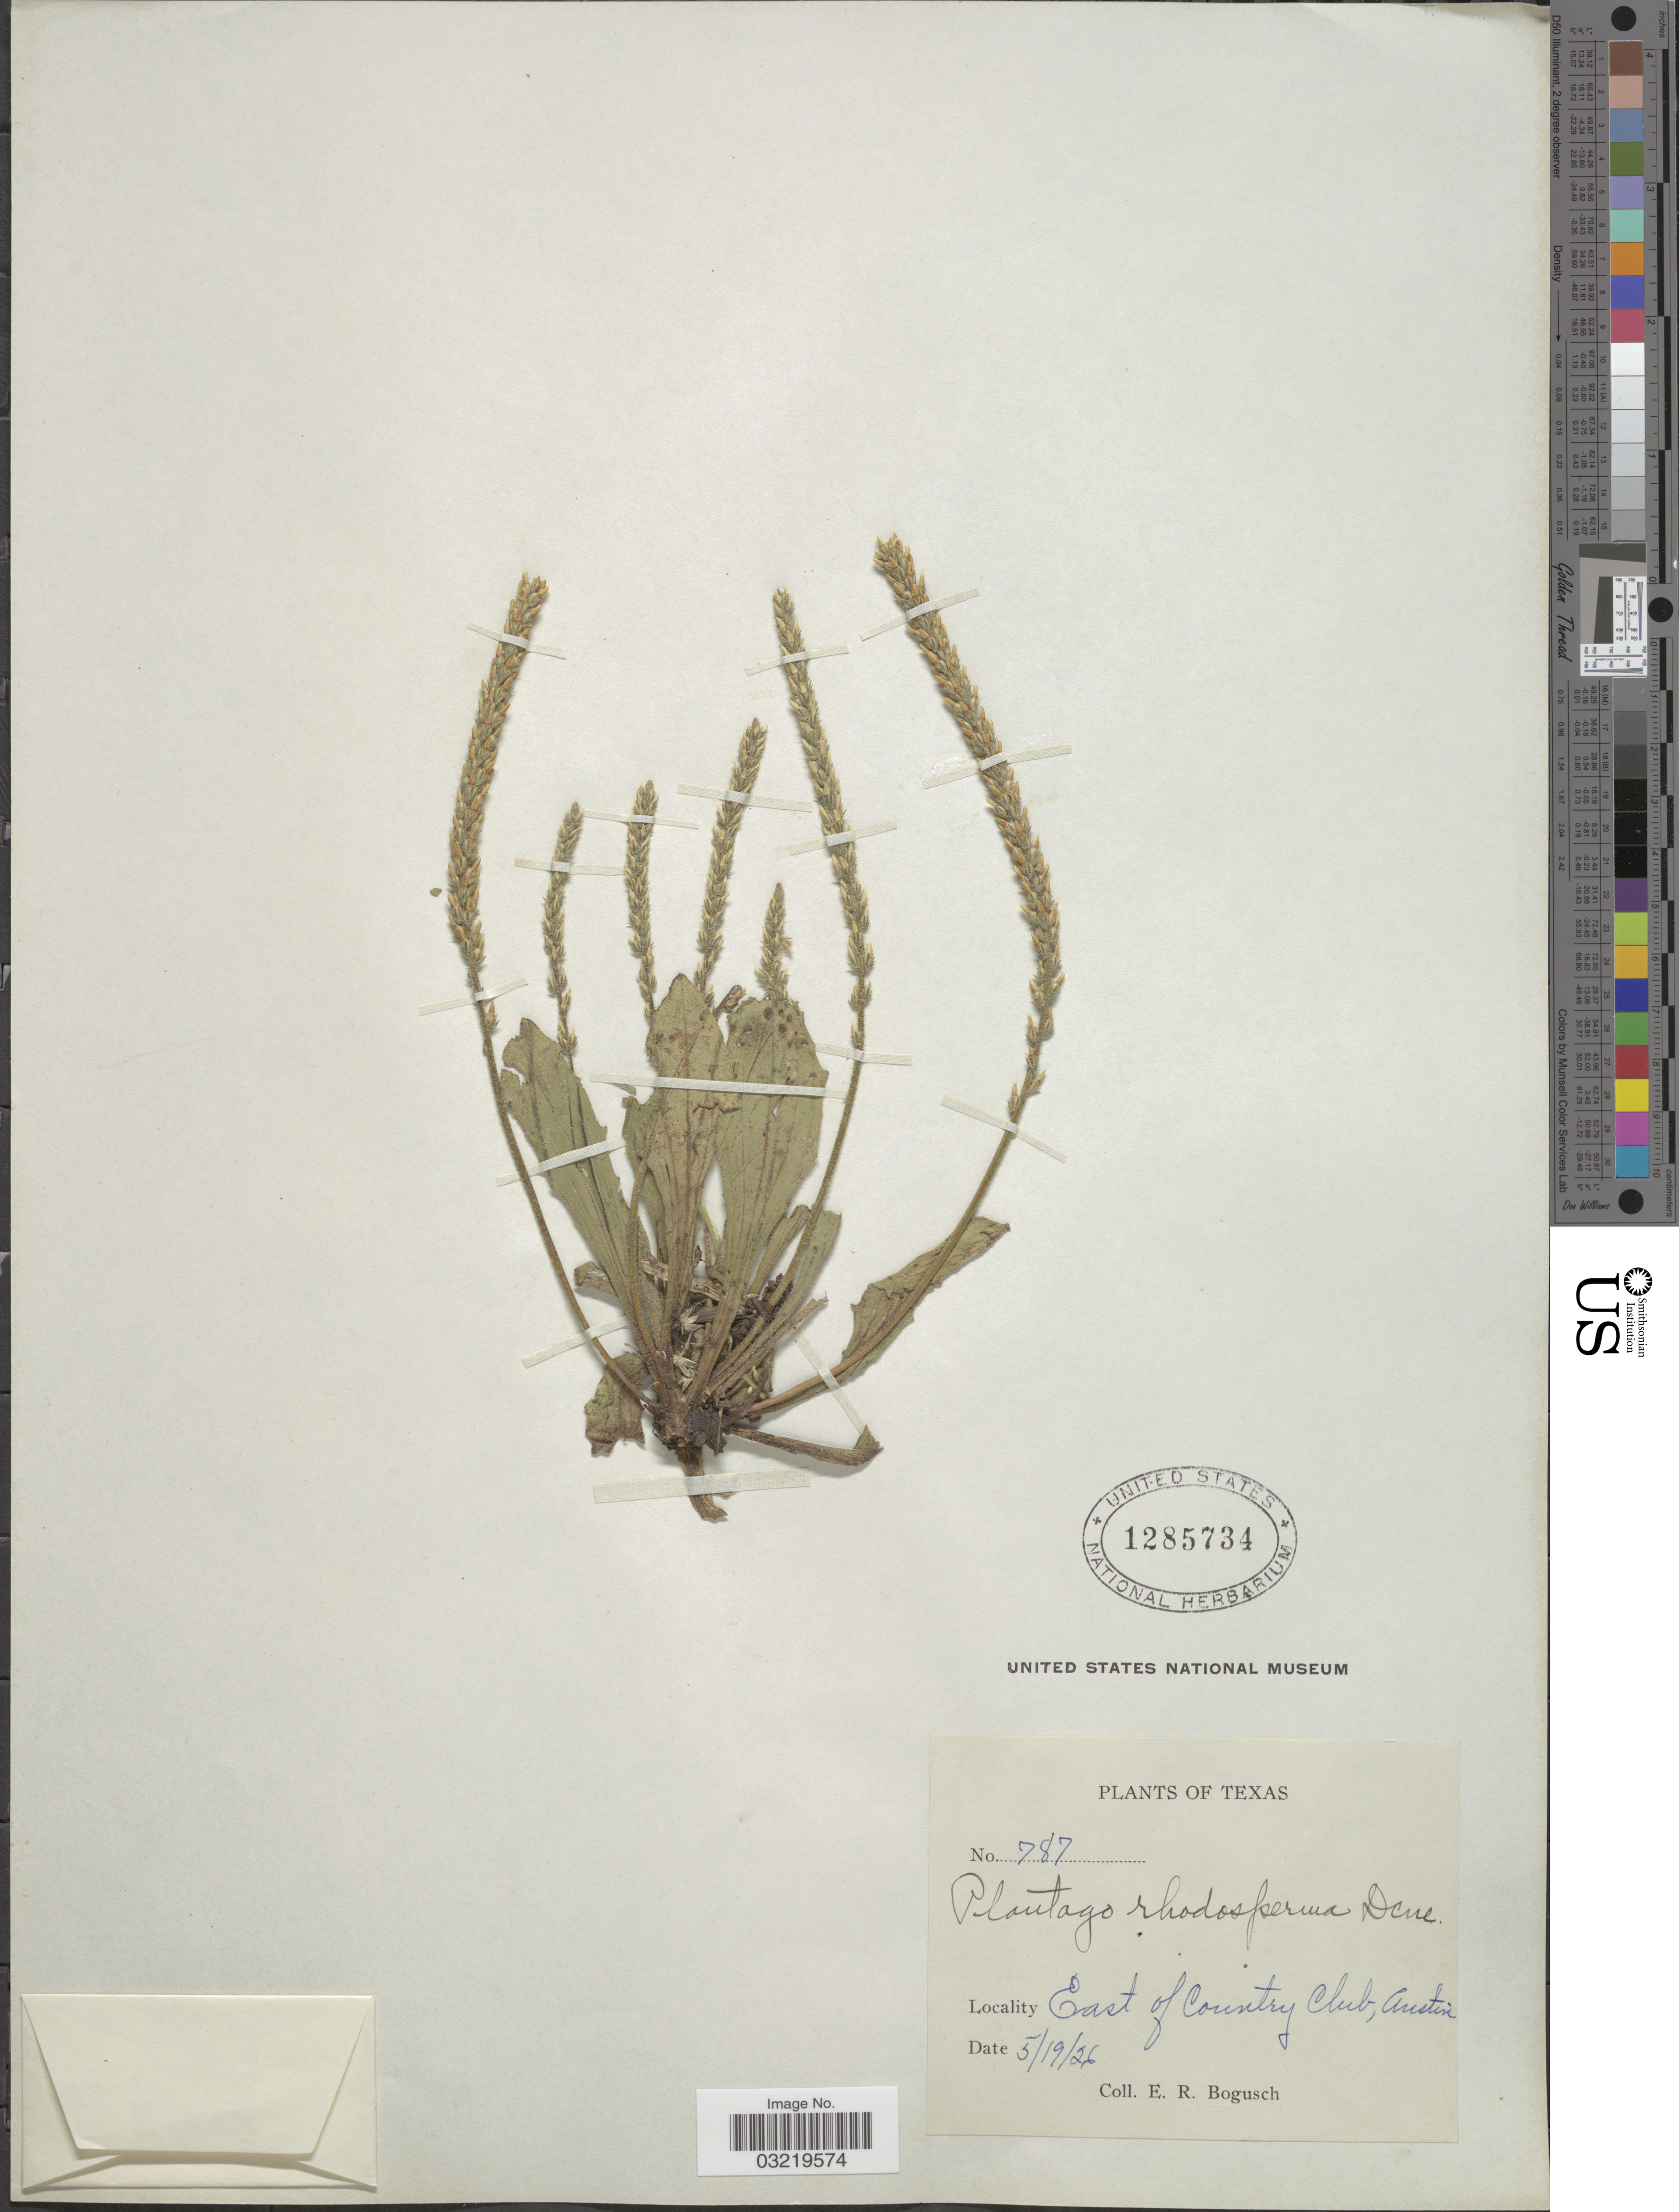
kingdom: Plantae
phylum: Tracheophyta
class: Magnoliopsida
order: Lamiales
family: Plantaginaceae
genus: Plantago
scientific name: Plantago rhodosperma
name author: Decne.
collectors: E. Bogusch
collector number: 787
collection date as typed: Transcribed d/m/y: 19/5/26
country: United States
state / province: Texas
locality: East of Country Club, Austin.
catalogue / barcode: US 1285734